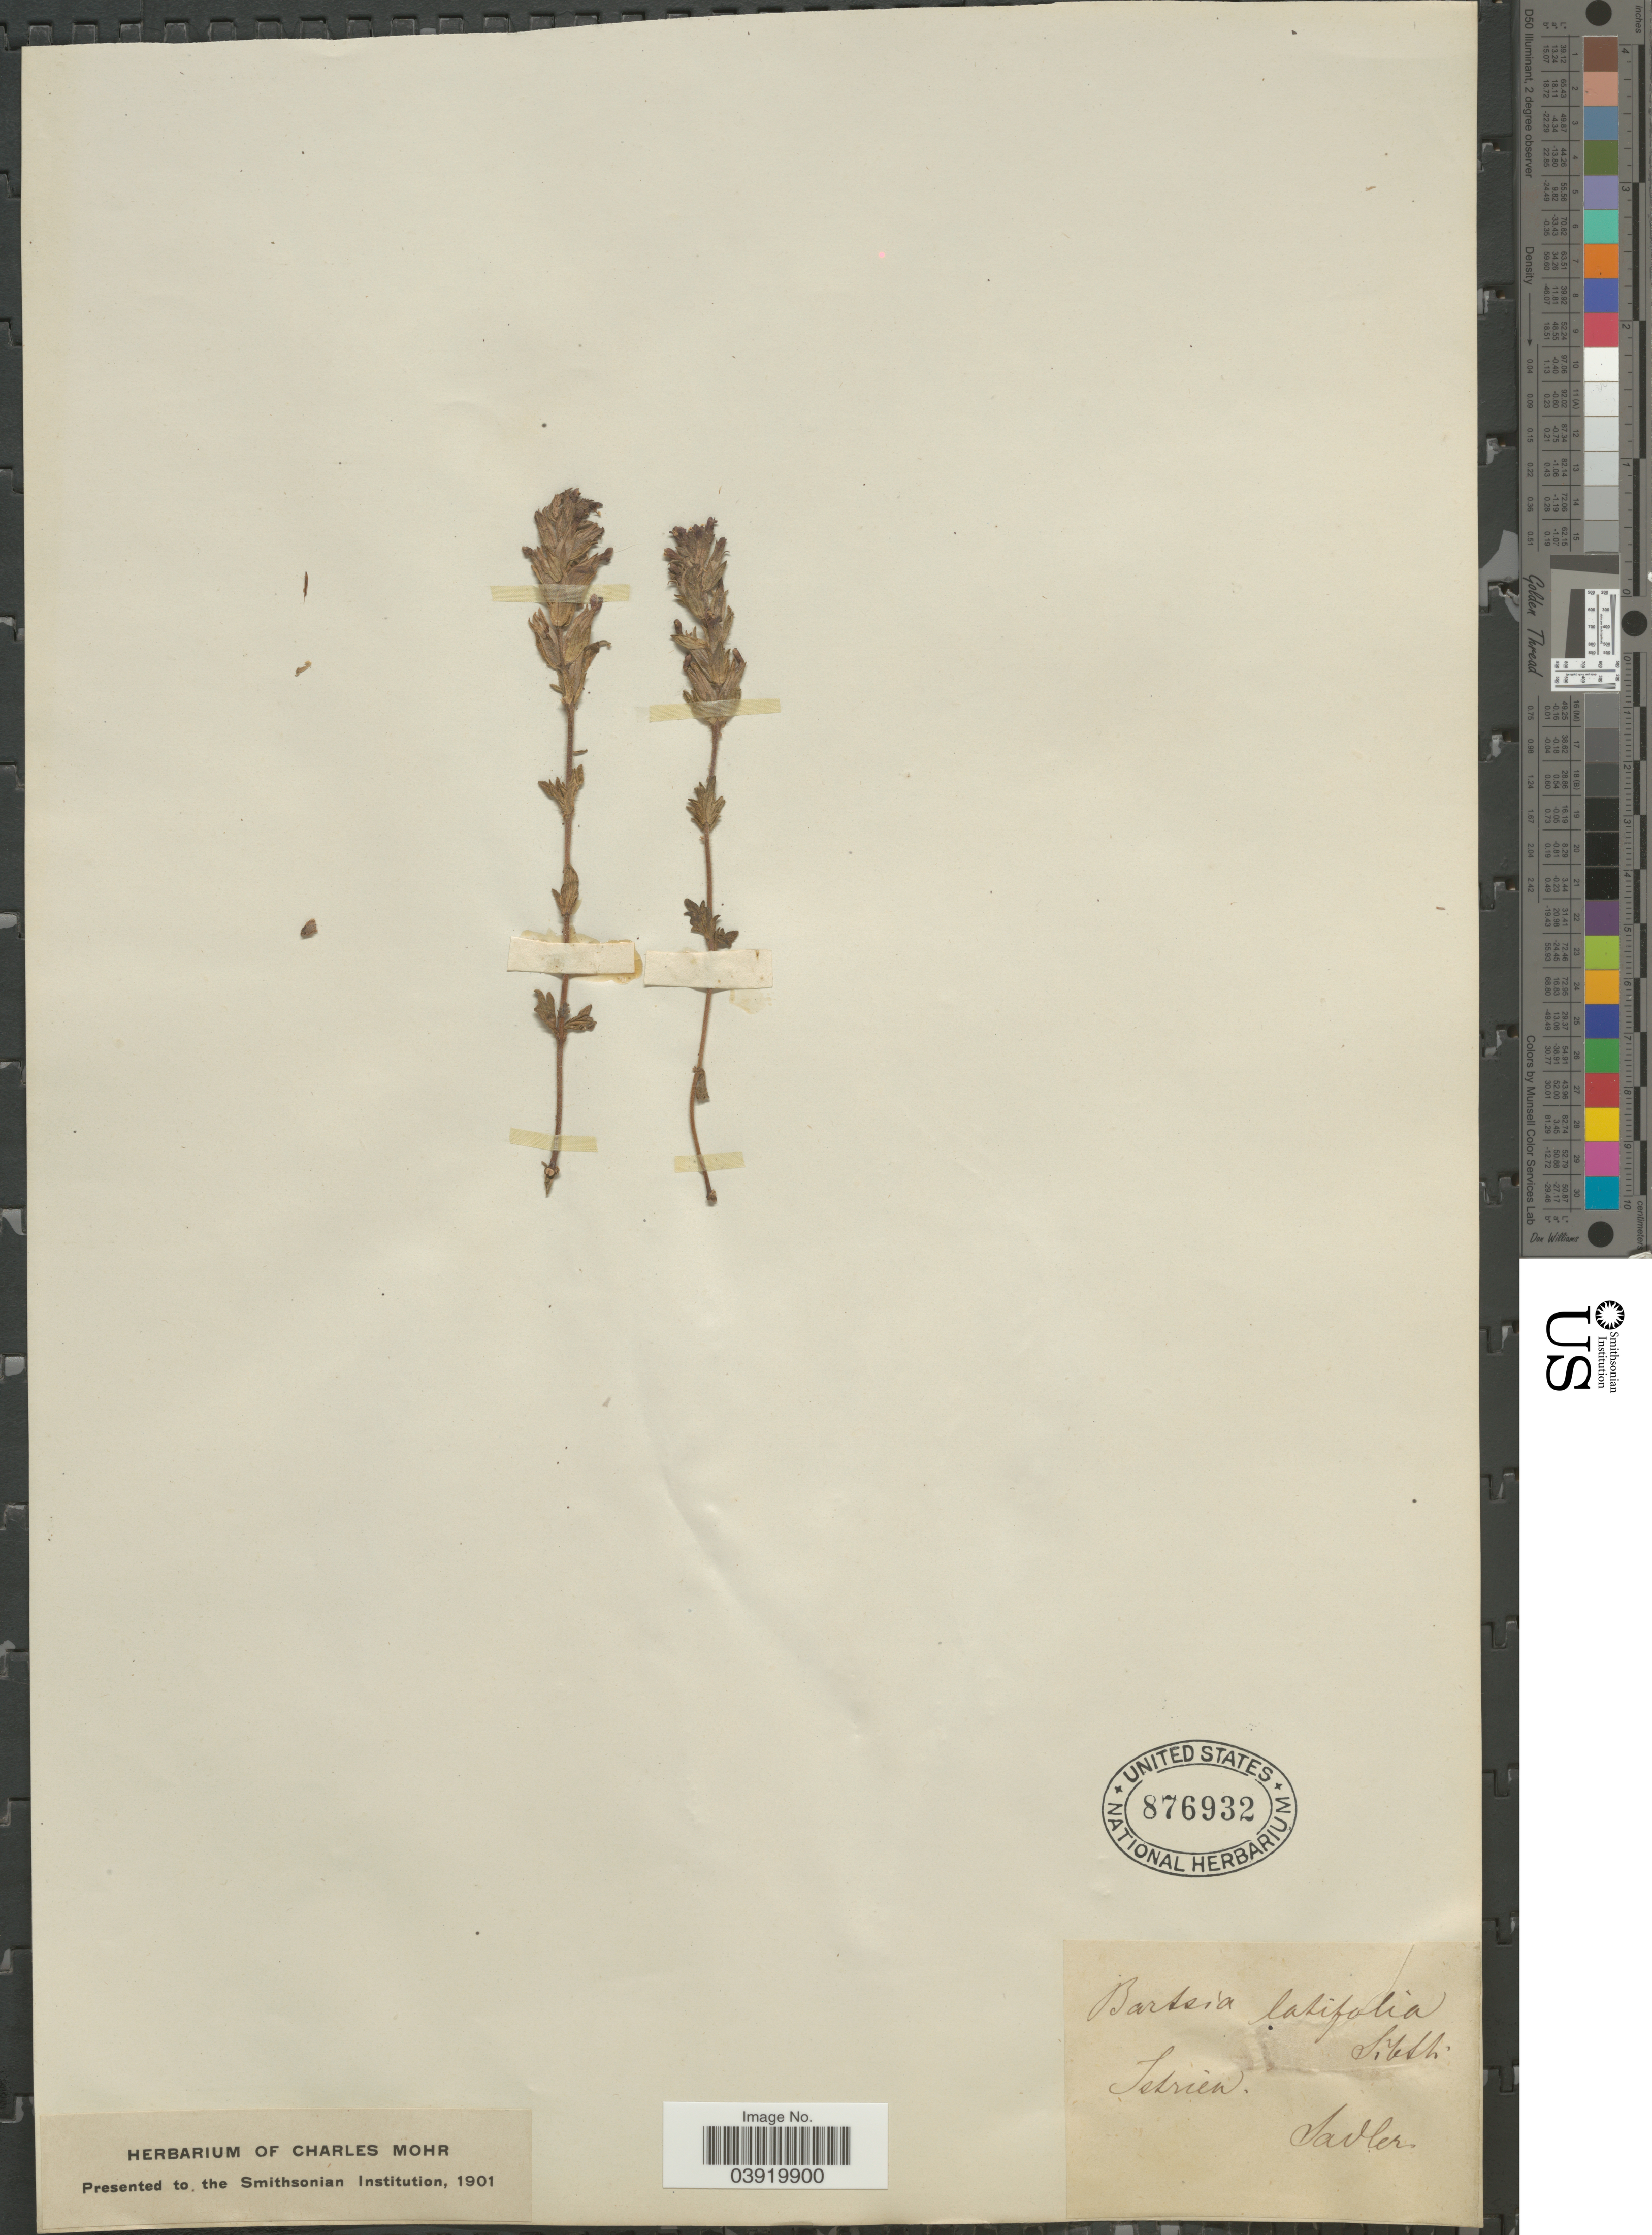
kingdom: Plantae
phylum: Tracheophyta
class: Magnoliopsida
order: Lamiales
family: Orobanchaceae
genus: Parentucellia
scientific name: Parentucellia latifolia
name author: (L.) Caruel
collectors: -. Sadler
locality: Tehrien [interpreted].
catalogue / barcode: US 876932